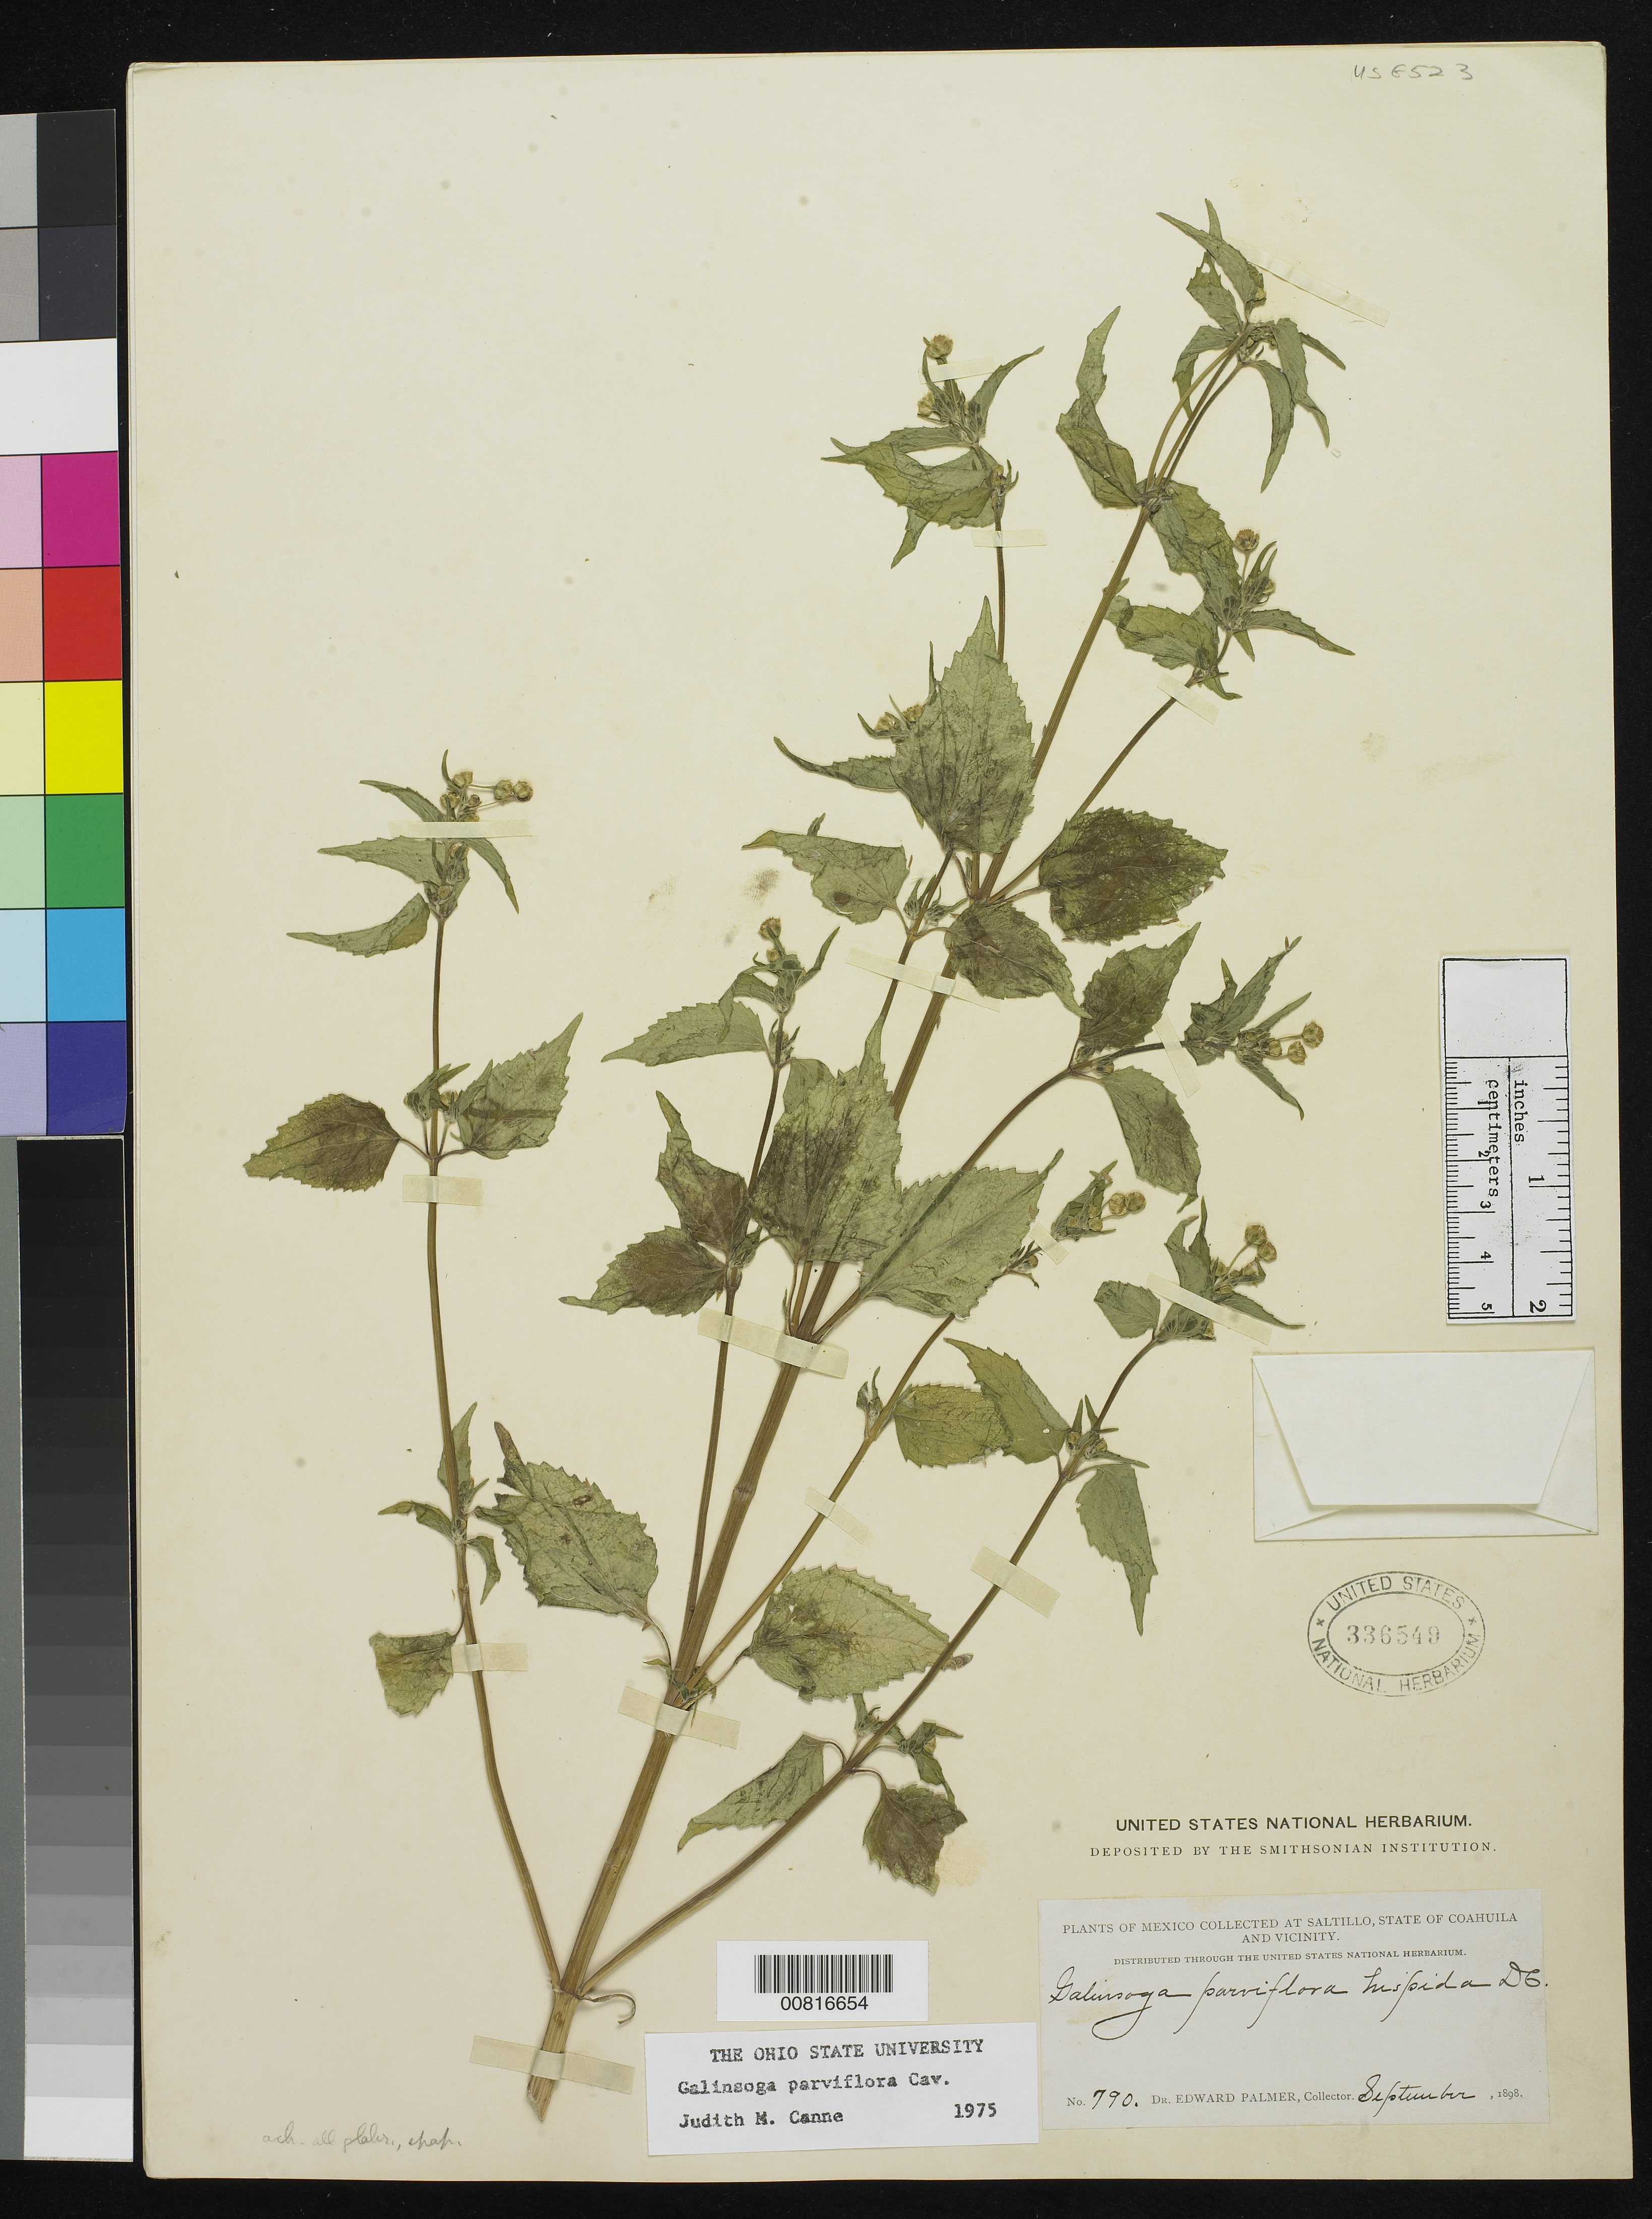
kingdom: Plantae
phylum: Tracheophyta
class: Magnoliopsida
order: Asterales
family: Asteraceae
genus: Galinsoga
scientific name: Galinsoga parviflora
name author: Cav.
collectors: E. Palmer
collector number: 790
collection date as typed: Sep 1898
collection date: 1898-09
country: Mexico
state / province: Coahuila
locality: Saltillo, Coahuila and vicinity.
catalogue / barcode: US 336549